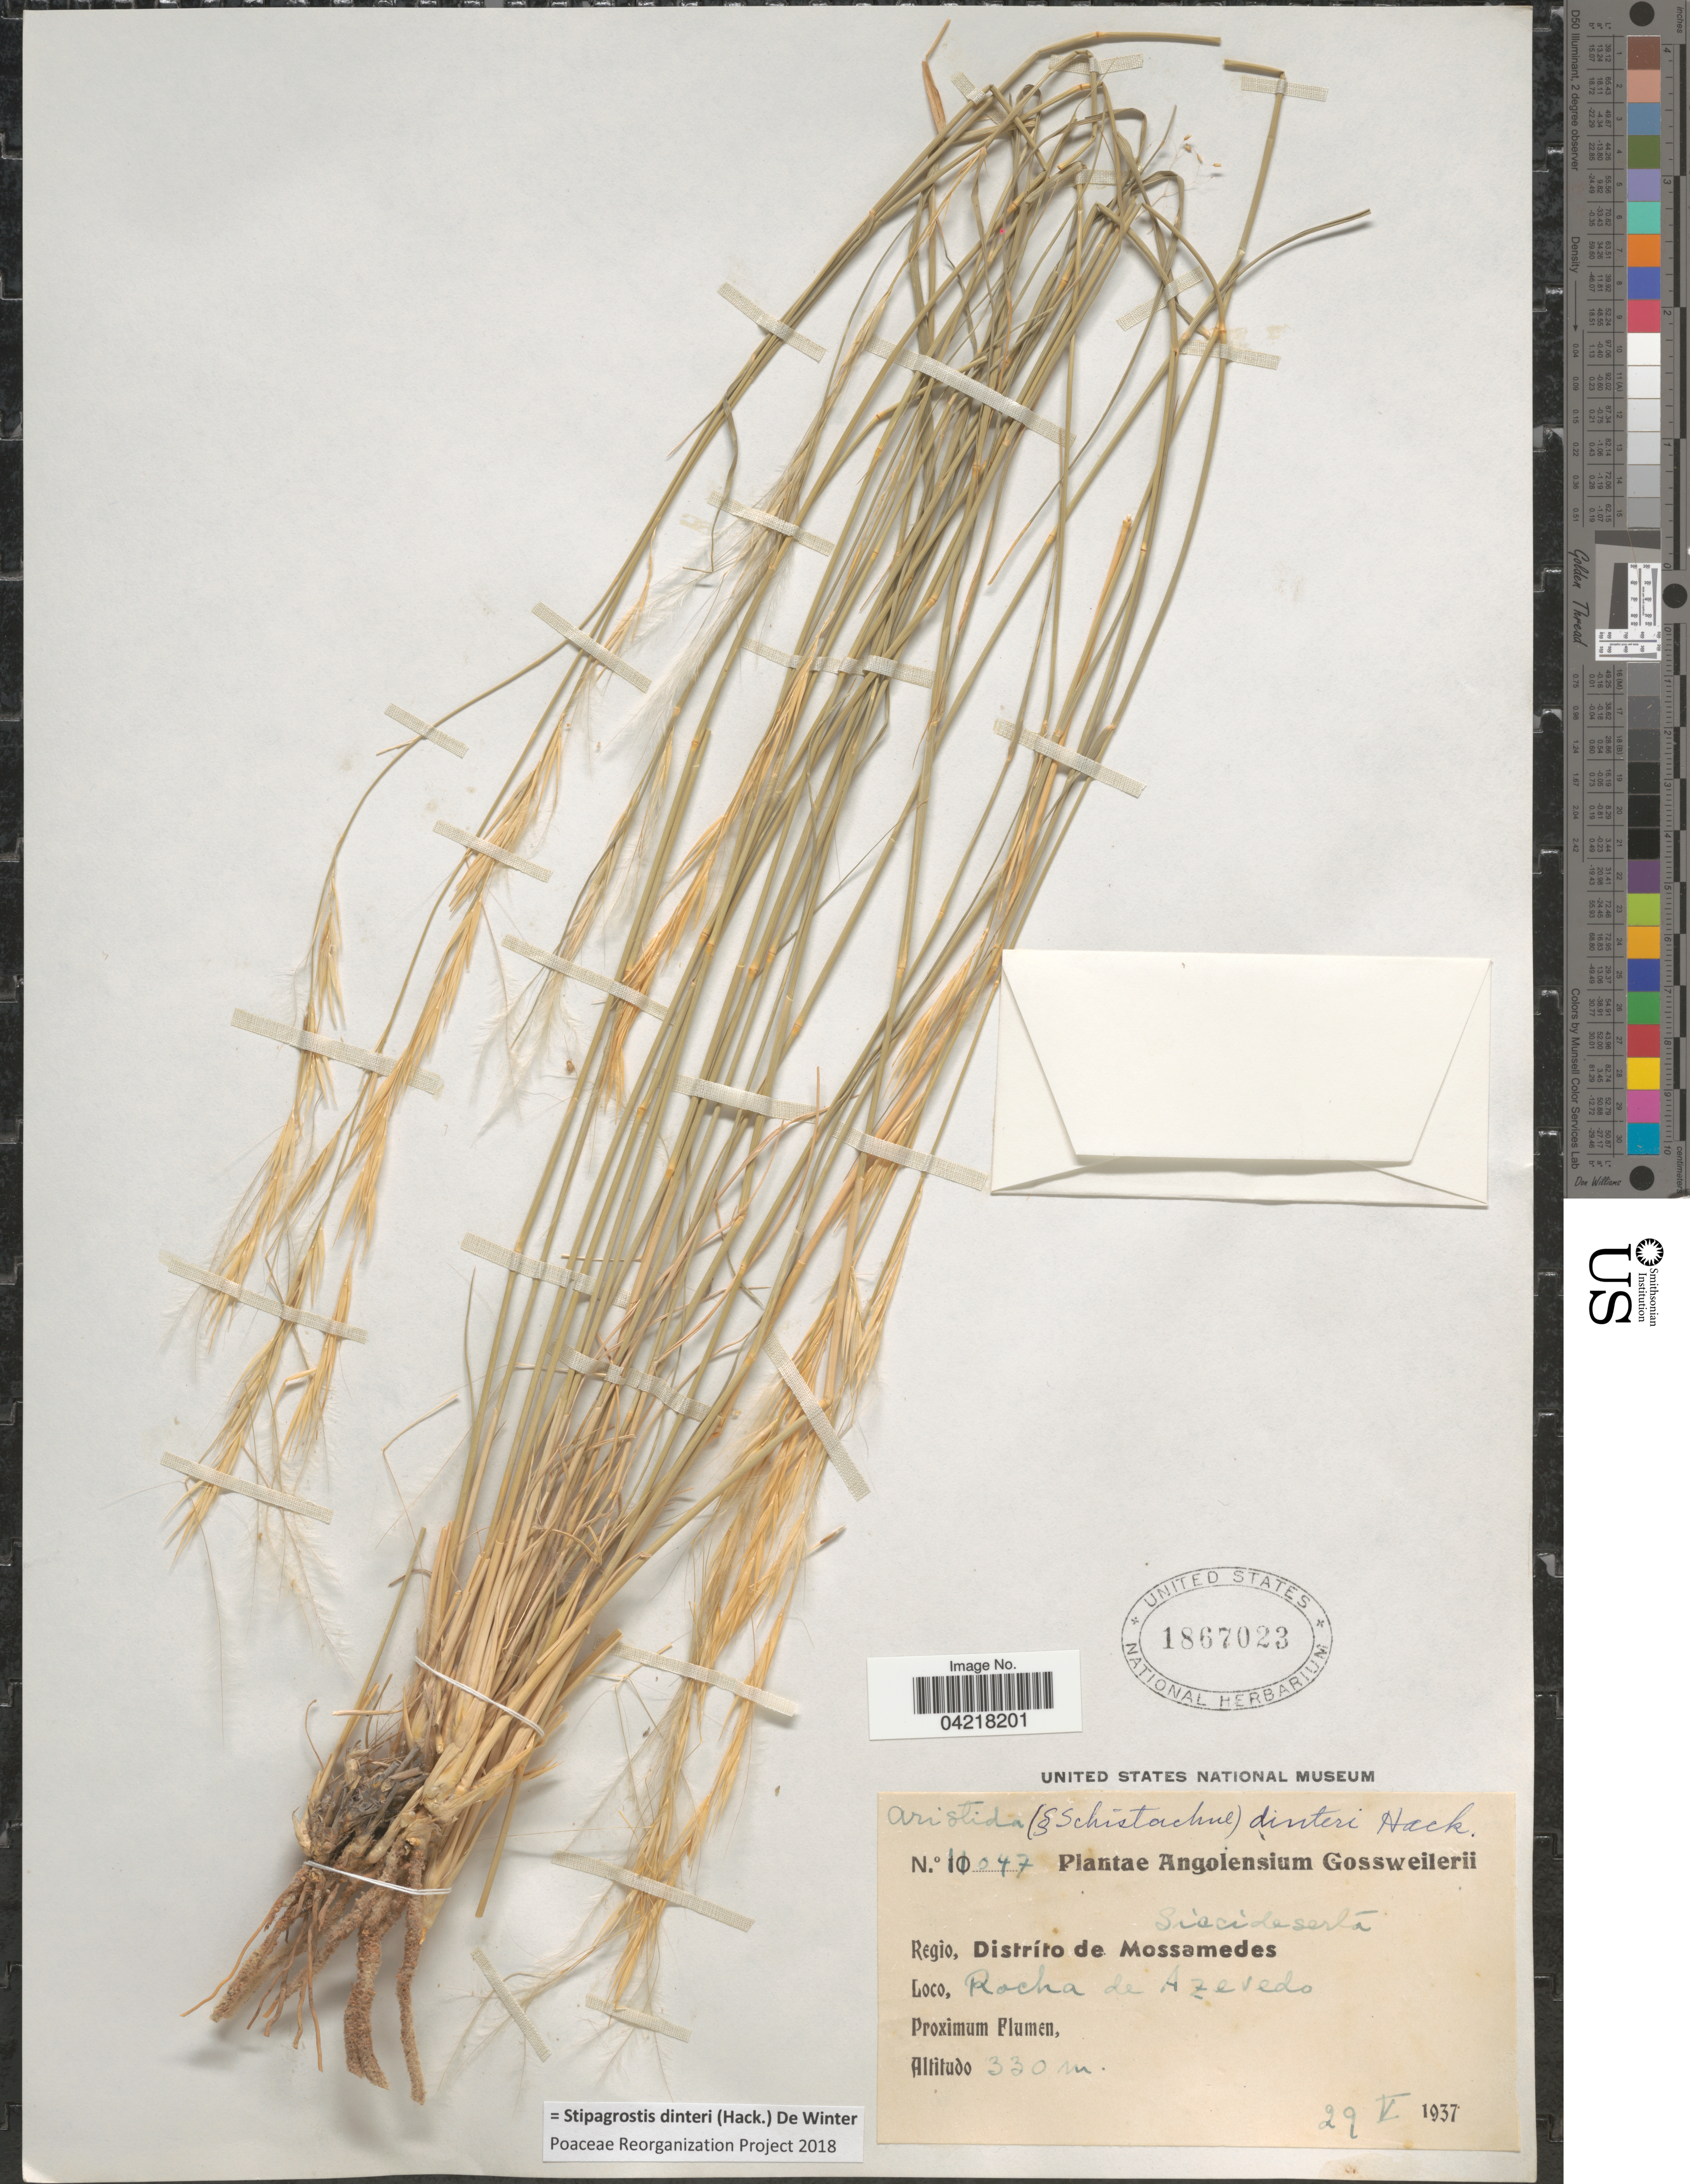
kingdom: Plantae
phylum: Tracheophyta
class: Liliopsida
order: Poales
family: Poaceae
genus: Stipagrostis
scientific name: Stipagrostis dinteri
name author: (Hack.) De Winter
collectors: Gossweiler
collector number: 11047*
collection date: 1937-05-29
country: Angola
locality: Angolensium. Regio, Distríto de Mossamedes. Rocha de Azevedo.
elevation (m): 330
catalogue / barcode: US 1867023